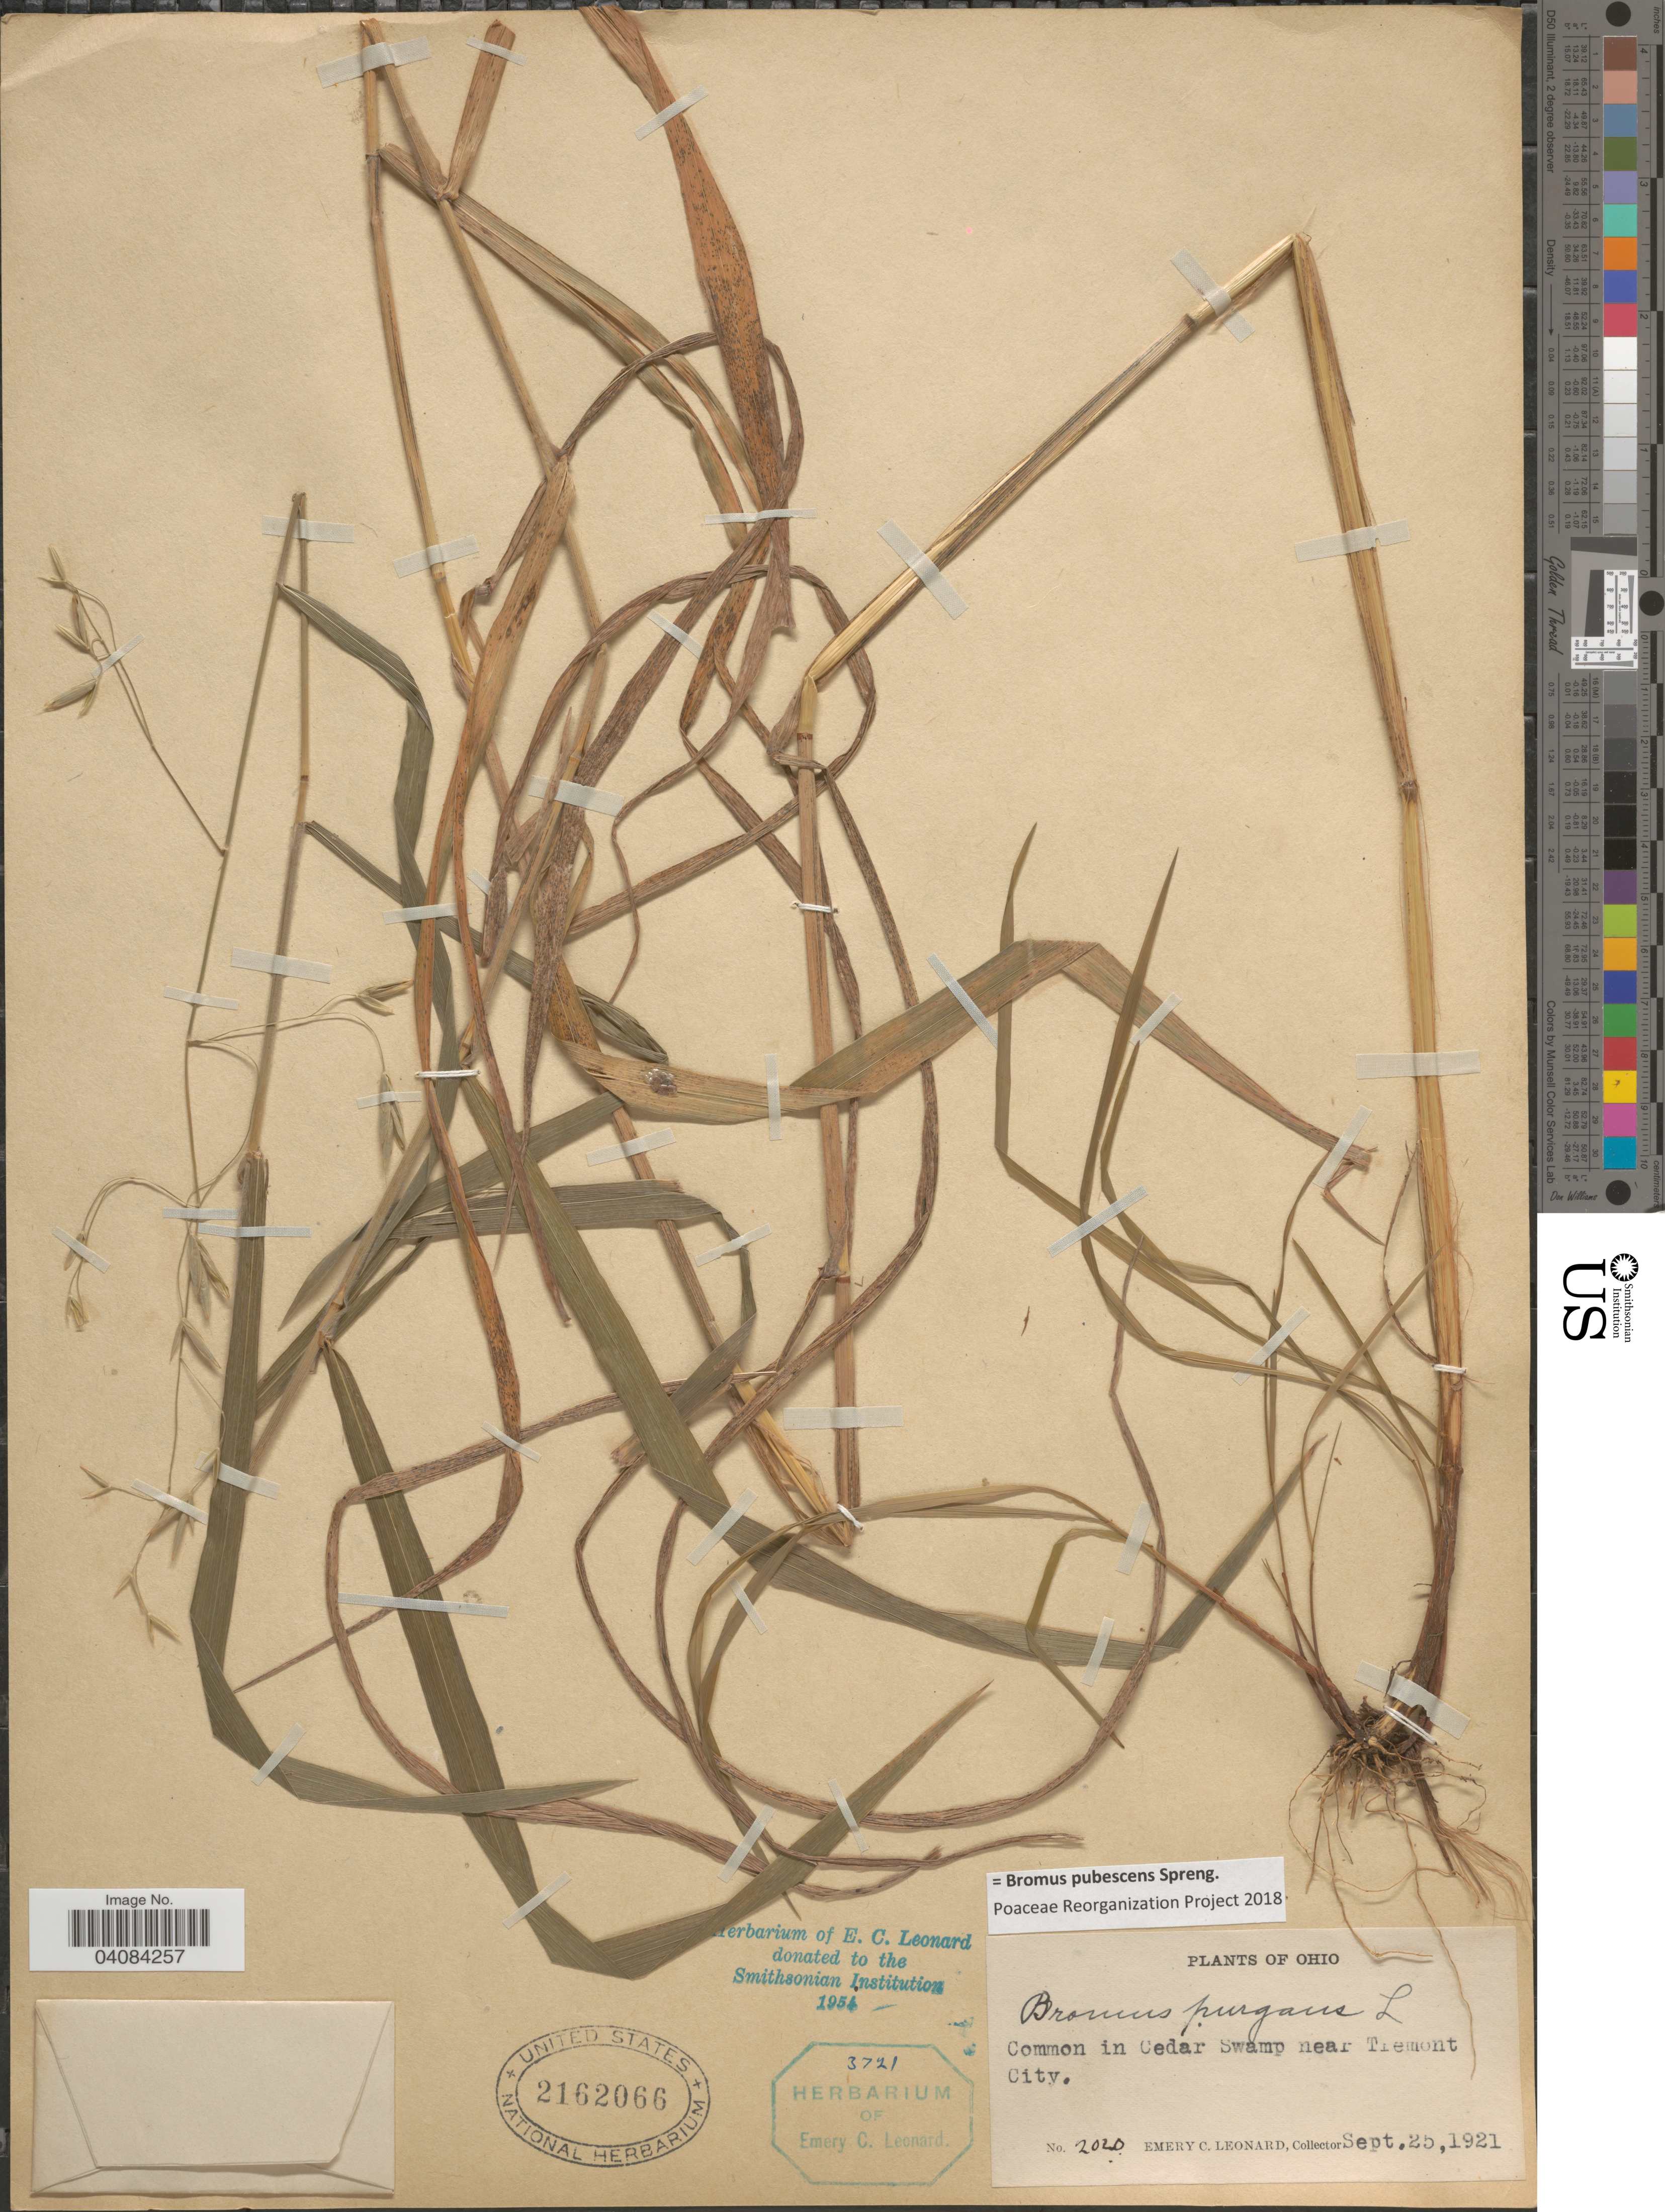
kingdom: Plantae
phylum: Tracheophyta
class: Liliopsida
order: Poales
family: Poaceae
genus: Bromus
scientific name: Bromus pubescens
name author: Muhl. ex Willd.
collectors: E. C. Leonard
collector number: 2020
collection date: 1921-09-25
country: United States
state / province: Ohio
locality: Common in Cedar Swamp near Tremont City.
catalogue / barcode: US 2162066